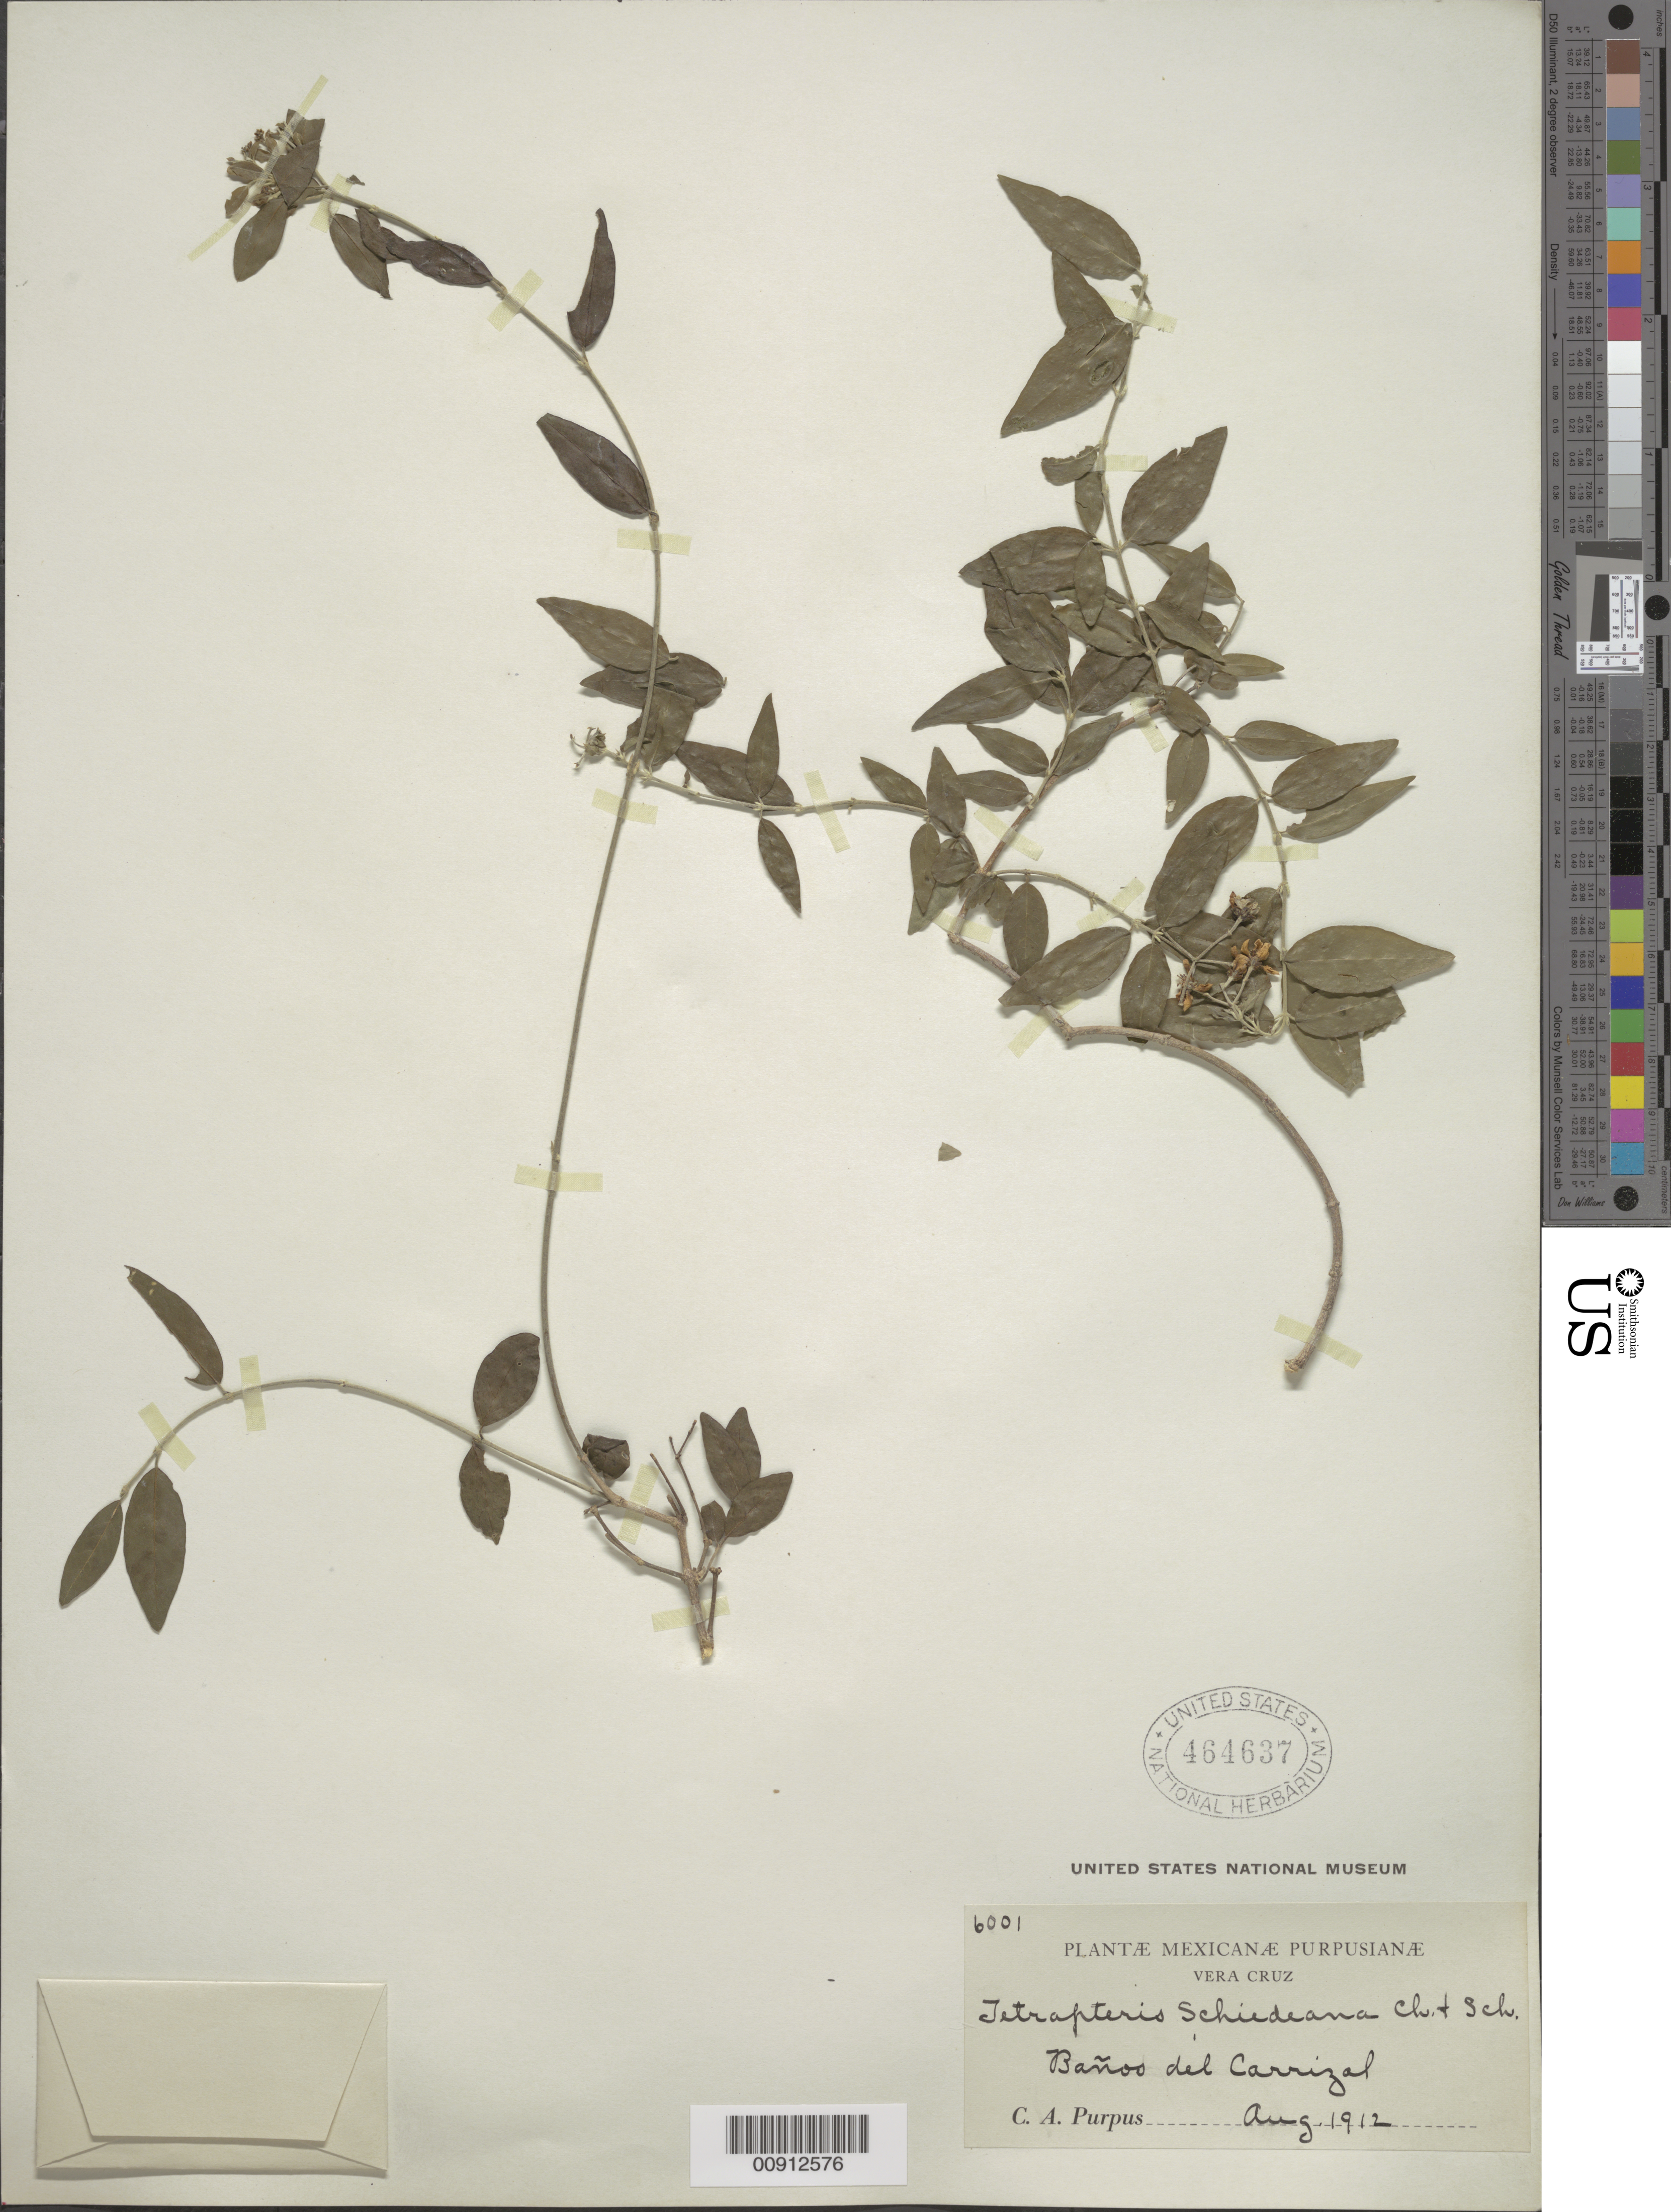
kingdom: Plantae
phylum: Tracheophyta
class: Magnoliopsida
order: Malpighiales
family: Malpighiaceae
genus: Tetrapterys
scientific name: Tetrapterys schiedeana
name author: Schltdl. & Cham.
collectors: C. A. Purpus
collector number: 6001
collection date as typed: Aug 1912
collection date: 1912-08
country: Mexico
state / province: Veracruz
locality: Baños del Carrizal, Veracruz.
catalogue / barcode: US 464637